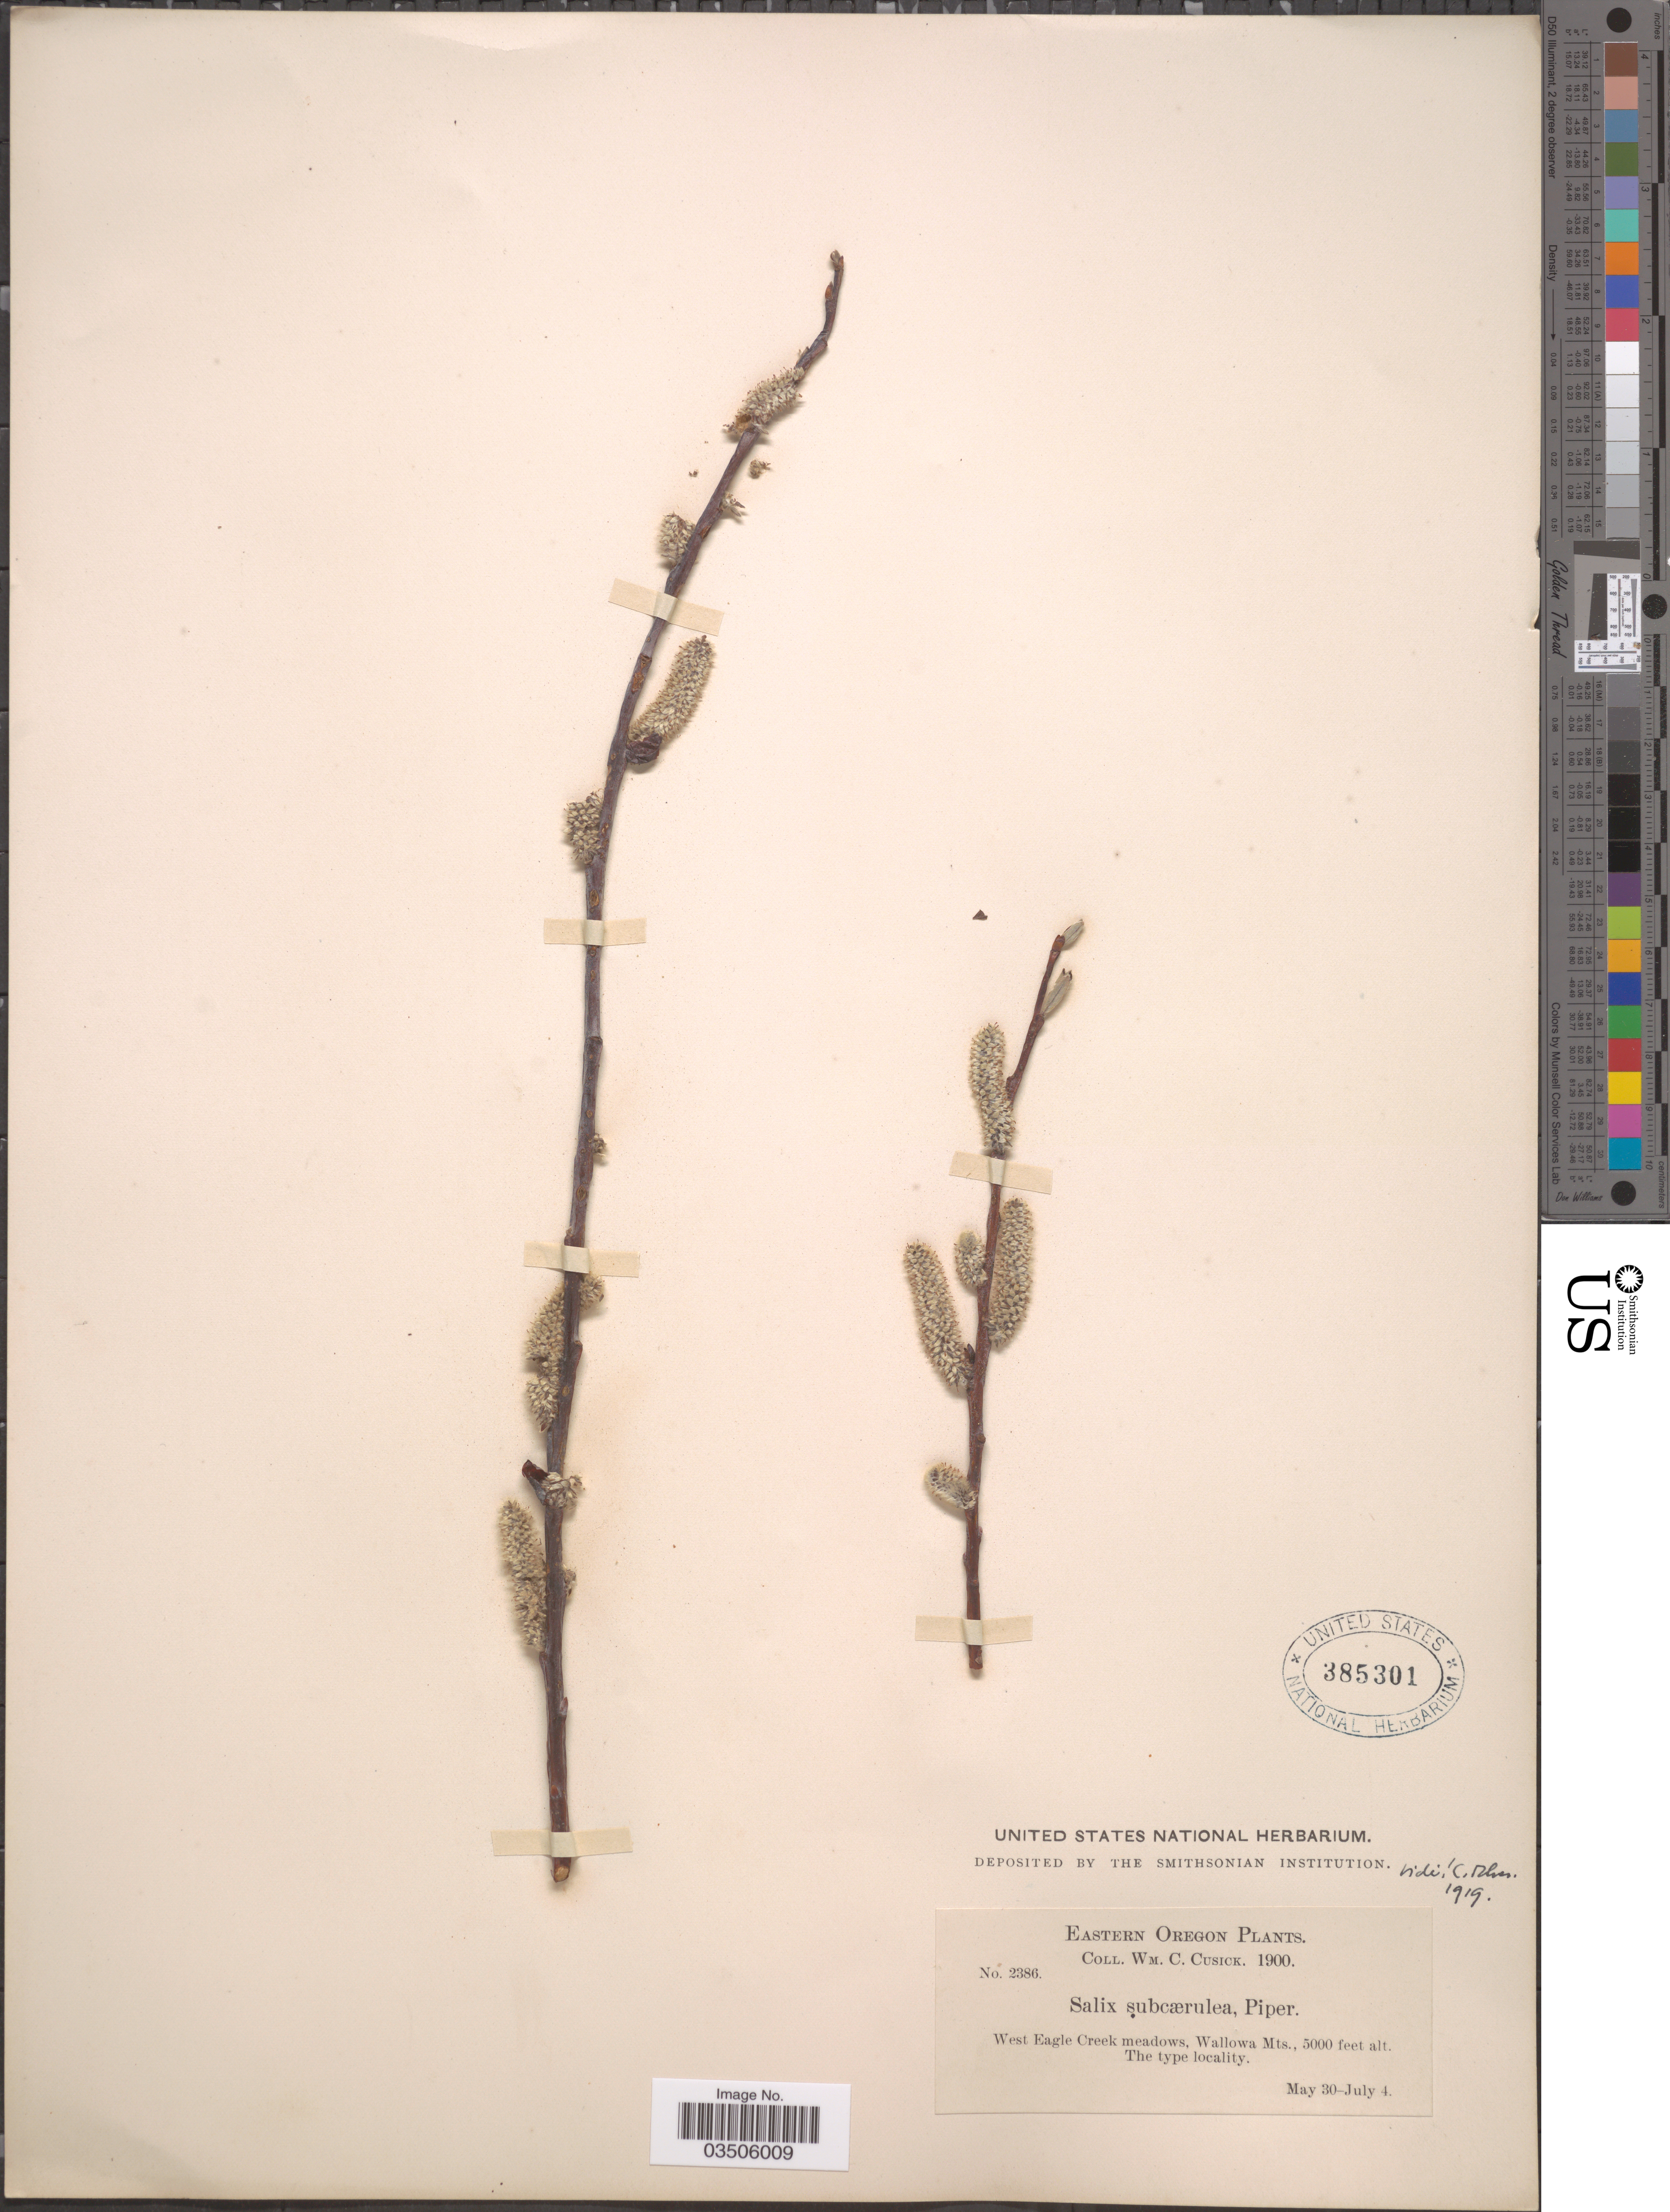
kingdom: Plantae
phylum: Tracheophyta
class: Magnoliopsida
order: Malpighiales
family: Salicaceae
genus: Salix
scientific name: Salix subcoerulea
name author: Piper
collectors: W. C. Cusick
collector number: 2386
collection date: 1900-05-30/1900-07-04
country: United States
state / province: Oregon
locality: Eastern Oregon. West Eagle Creek meadows, Wallowa Mts.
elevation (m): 1524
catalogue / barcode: US 385301